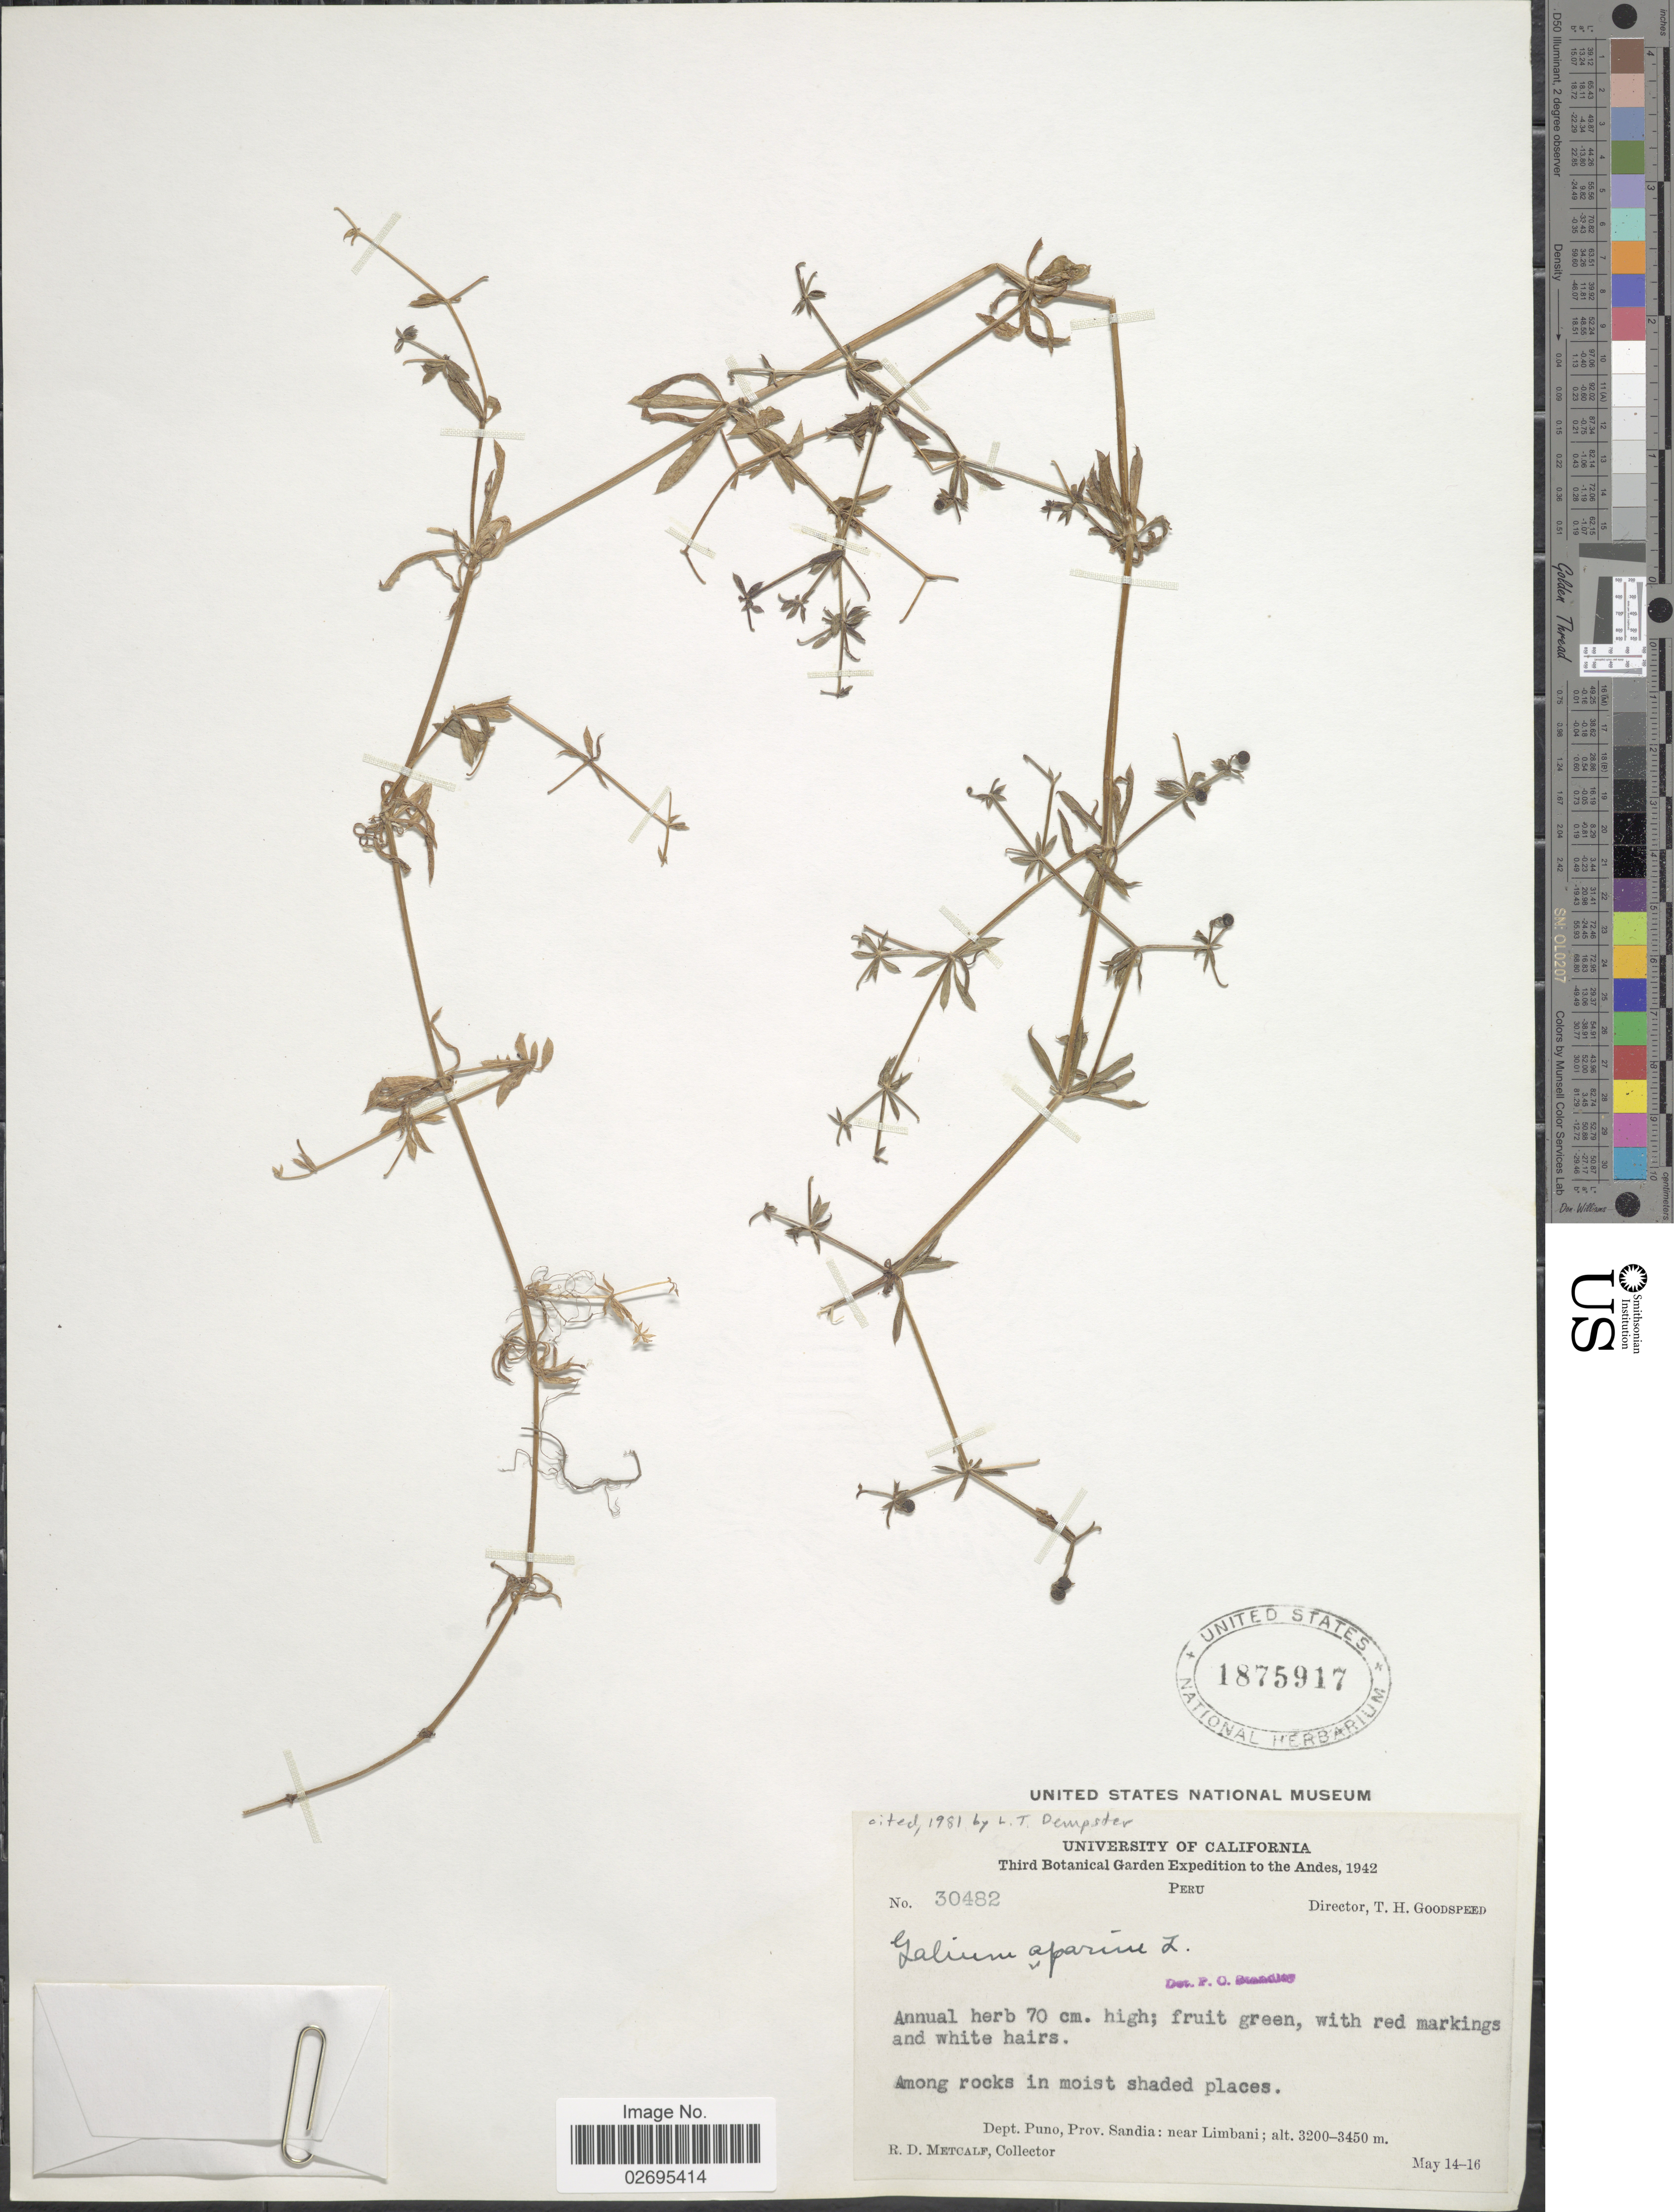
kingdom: Plantae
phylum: Tracheophyta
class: Magnoliopsida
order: Gentianales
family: Rubiaceae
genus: Galium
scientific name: Galium aparine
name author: L.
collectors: R. D. Metcalf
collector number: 30482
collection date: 1942-05-14/1942-05-16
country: Peru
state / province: Puno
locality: The Andes, Prov. Sandia: near Limbani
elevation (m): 3200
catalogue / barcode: US 1875917